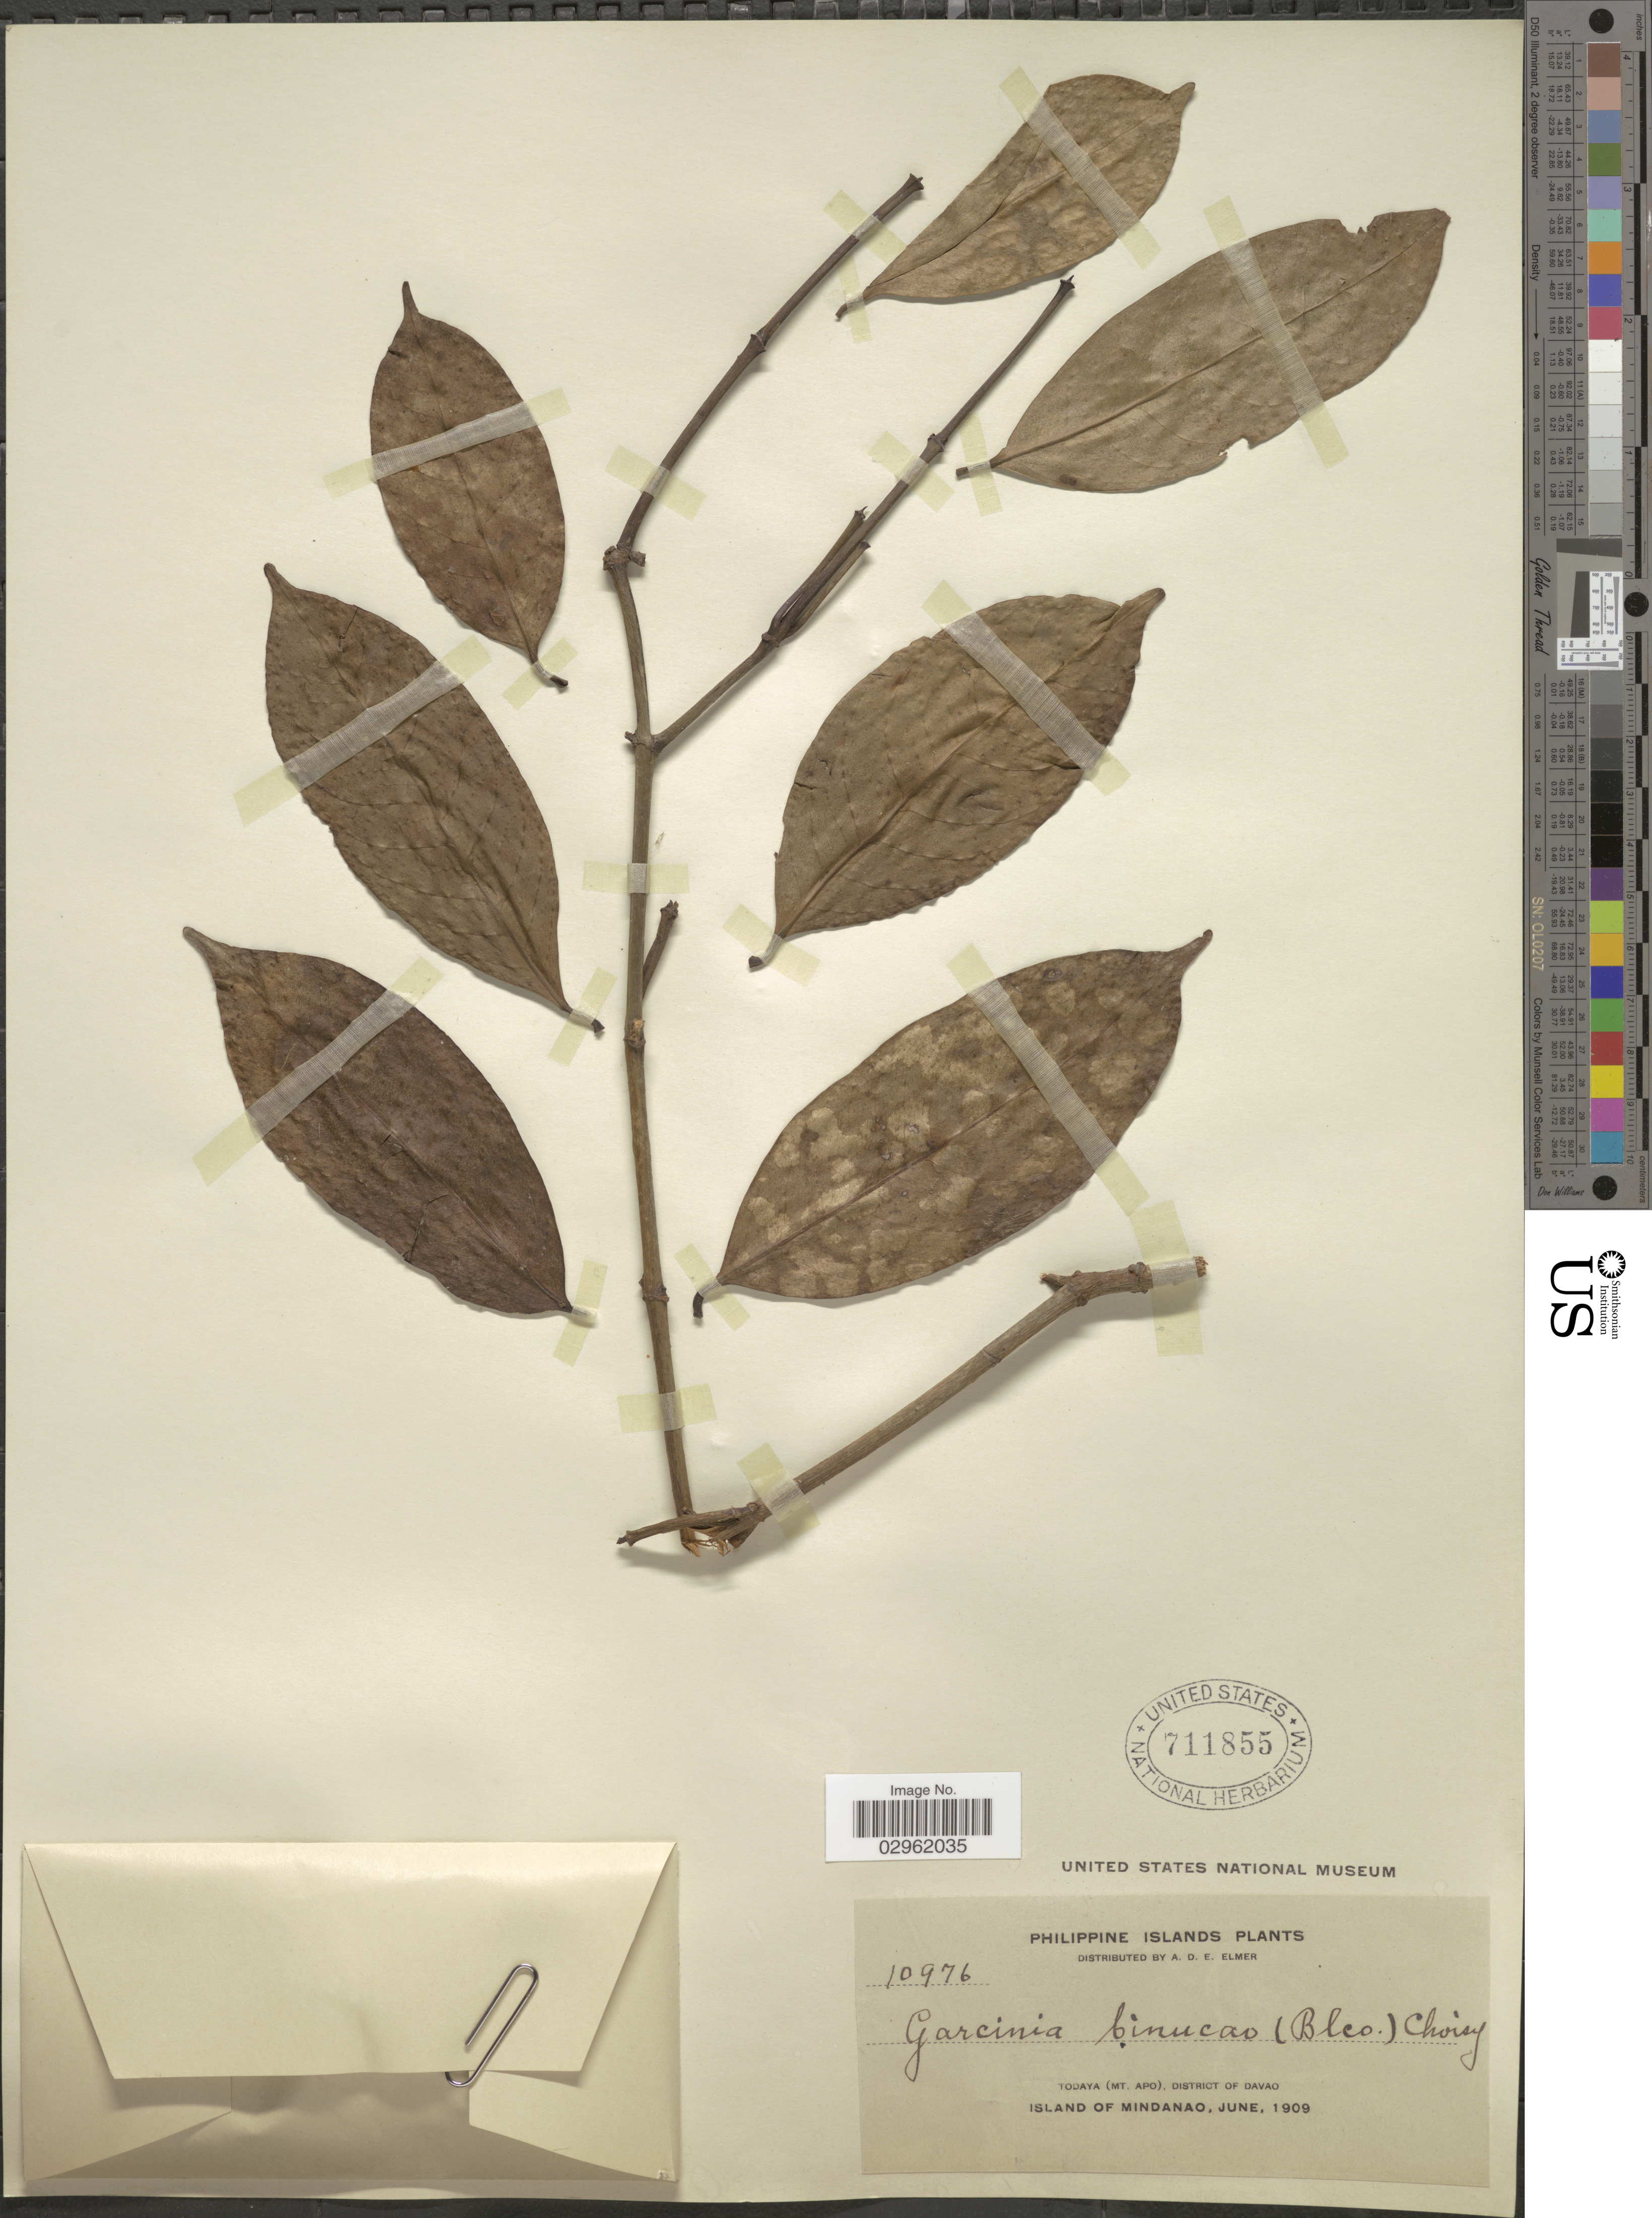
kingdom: Plantae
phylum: Tracheophyta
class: Magnoliopsida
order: Malpighiales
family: Clusiaceae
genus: Garcinia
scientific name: Garcinia binucao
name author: (Blanco) Choisy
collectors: A. D. E. Elmer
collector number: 10976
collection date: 1909-06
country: Philippines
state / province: Davao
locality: Philippine Islands. Todaya (Mt. Apo), District of Davao. Island of Mindanao.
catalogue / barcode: US 711855